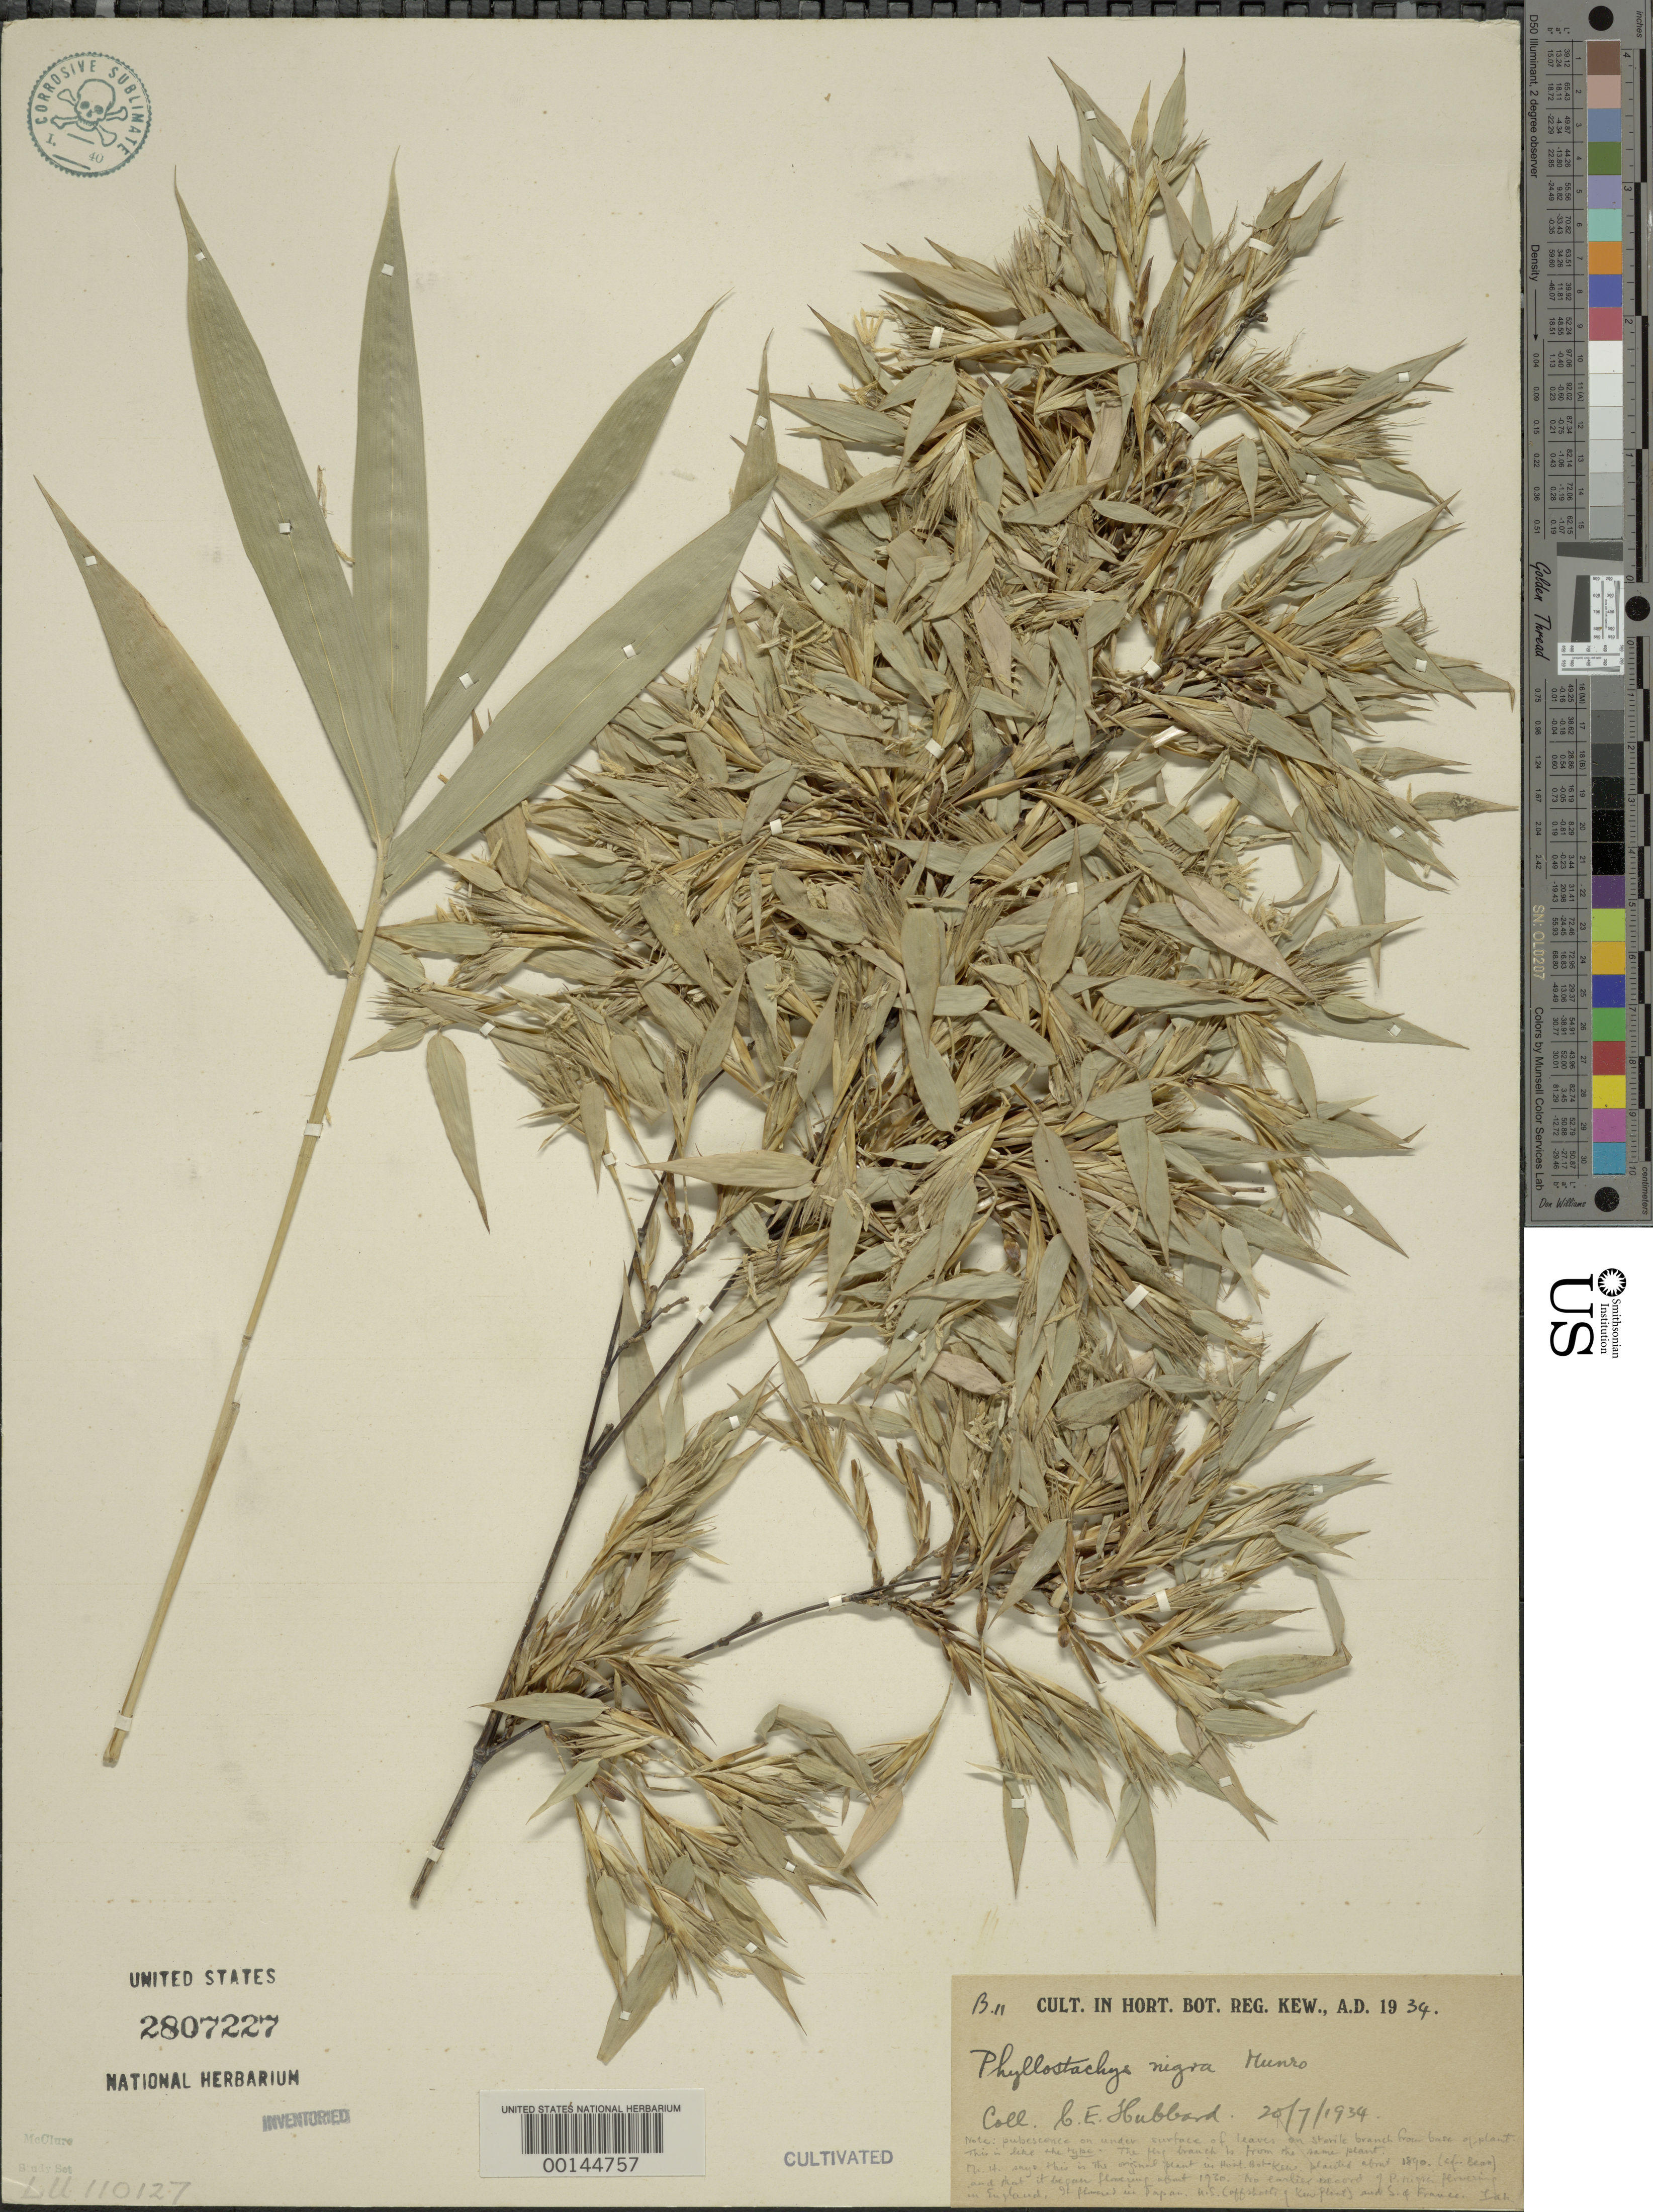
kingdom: Plantae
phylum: Tracheophyta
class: Liliopsida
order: Poales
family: Poaceae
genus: Phyllostachys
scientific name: Phyllostachys nigra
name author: (Lodd. ex Lindl.) Munro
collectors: C. E. Hubbard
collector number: B11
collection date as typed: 20 Jul 1934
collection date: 1934-07-20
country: United Kingdom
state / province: England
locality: Kew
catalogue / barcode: US 2807227